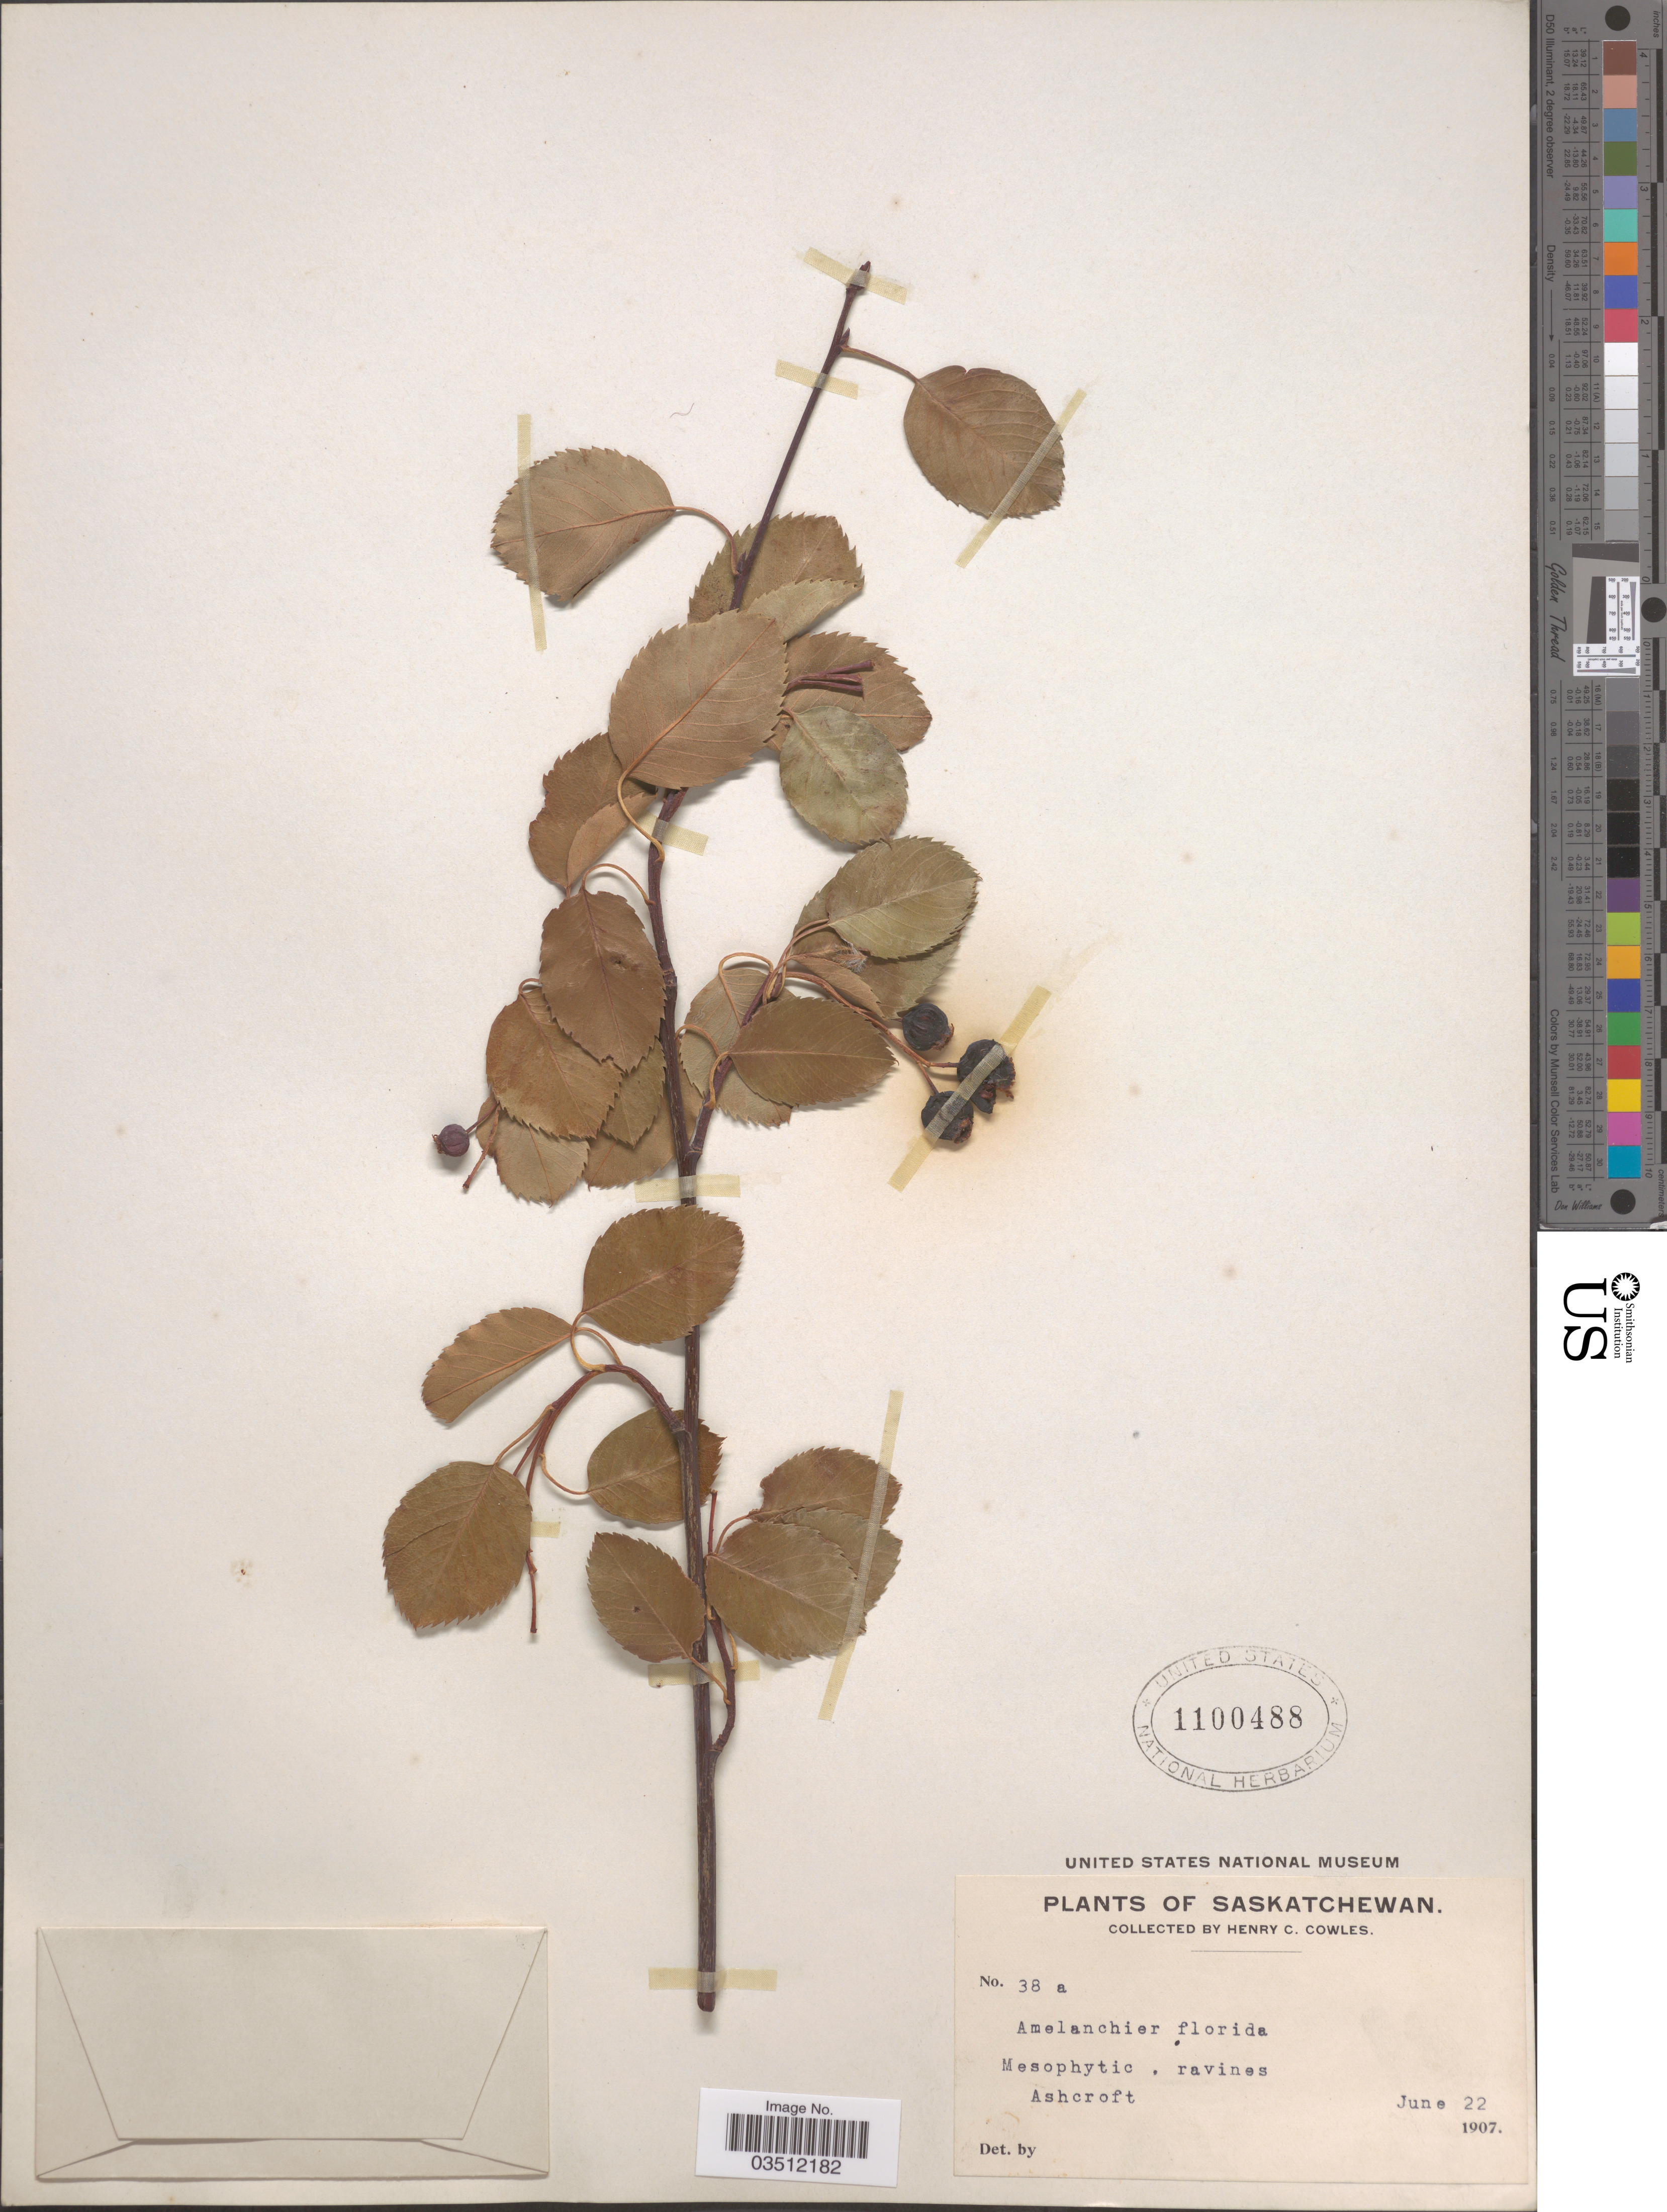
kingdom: Plantae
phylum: Tracheophyta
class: Magnoliopsida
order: Rosales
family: Rosaceae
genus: Amelanchier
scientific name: Amelanchier florida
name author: Lindl.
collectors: H. Cowles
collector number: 38a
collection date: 1907-06-22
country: Canada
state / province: Saskatchewan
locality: Ashcroft.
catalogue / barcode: US 1100488